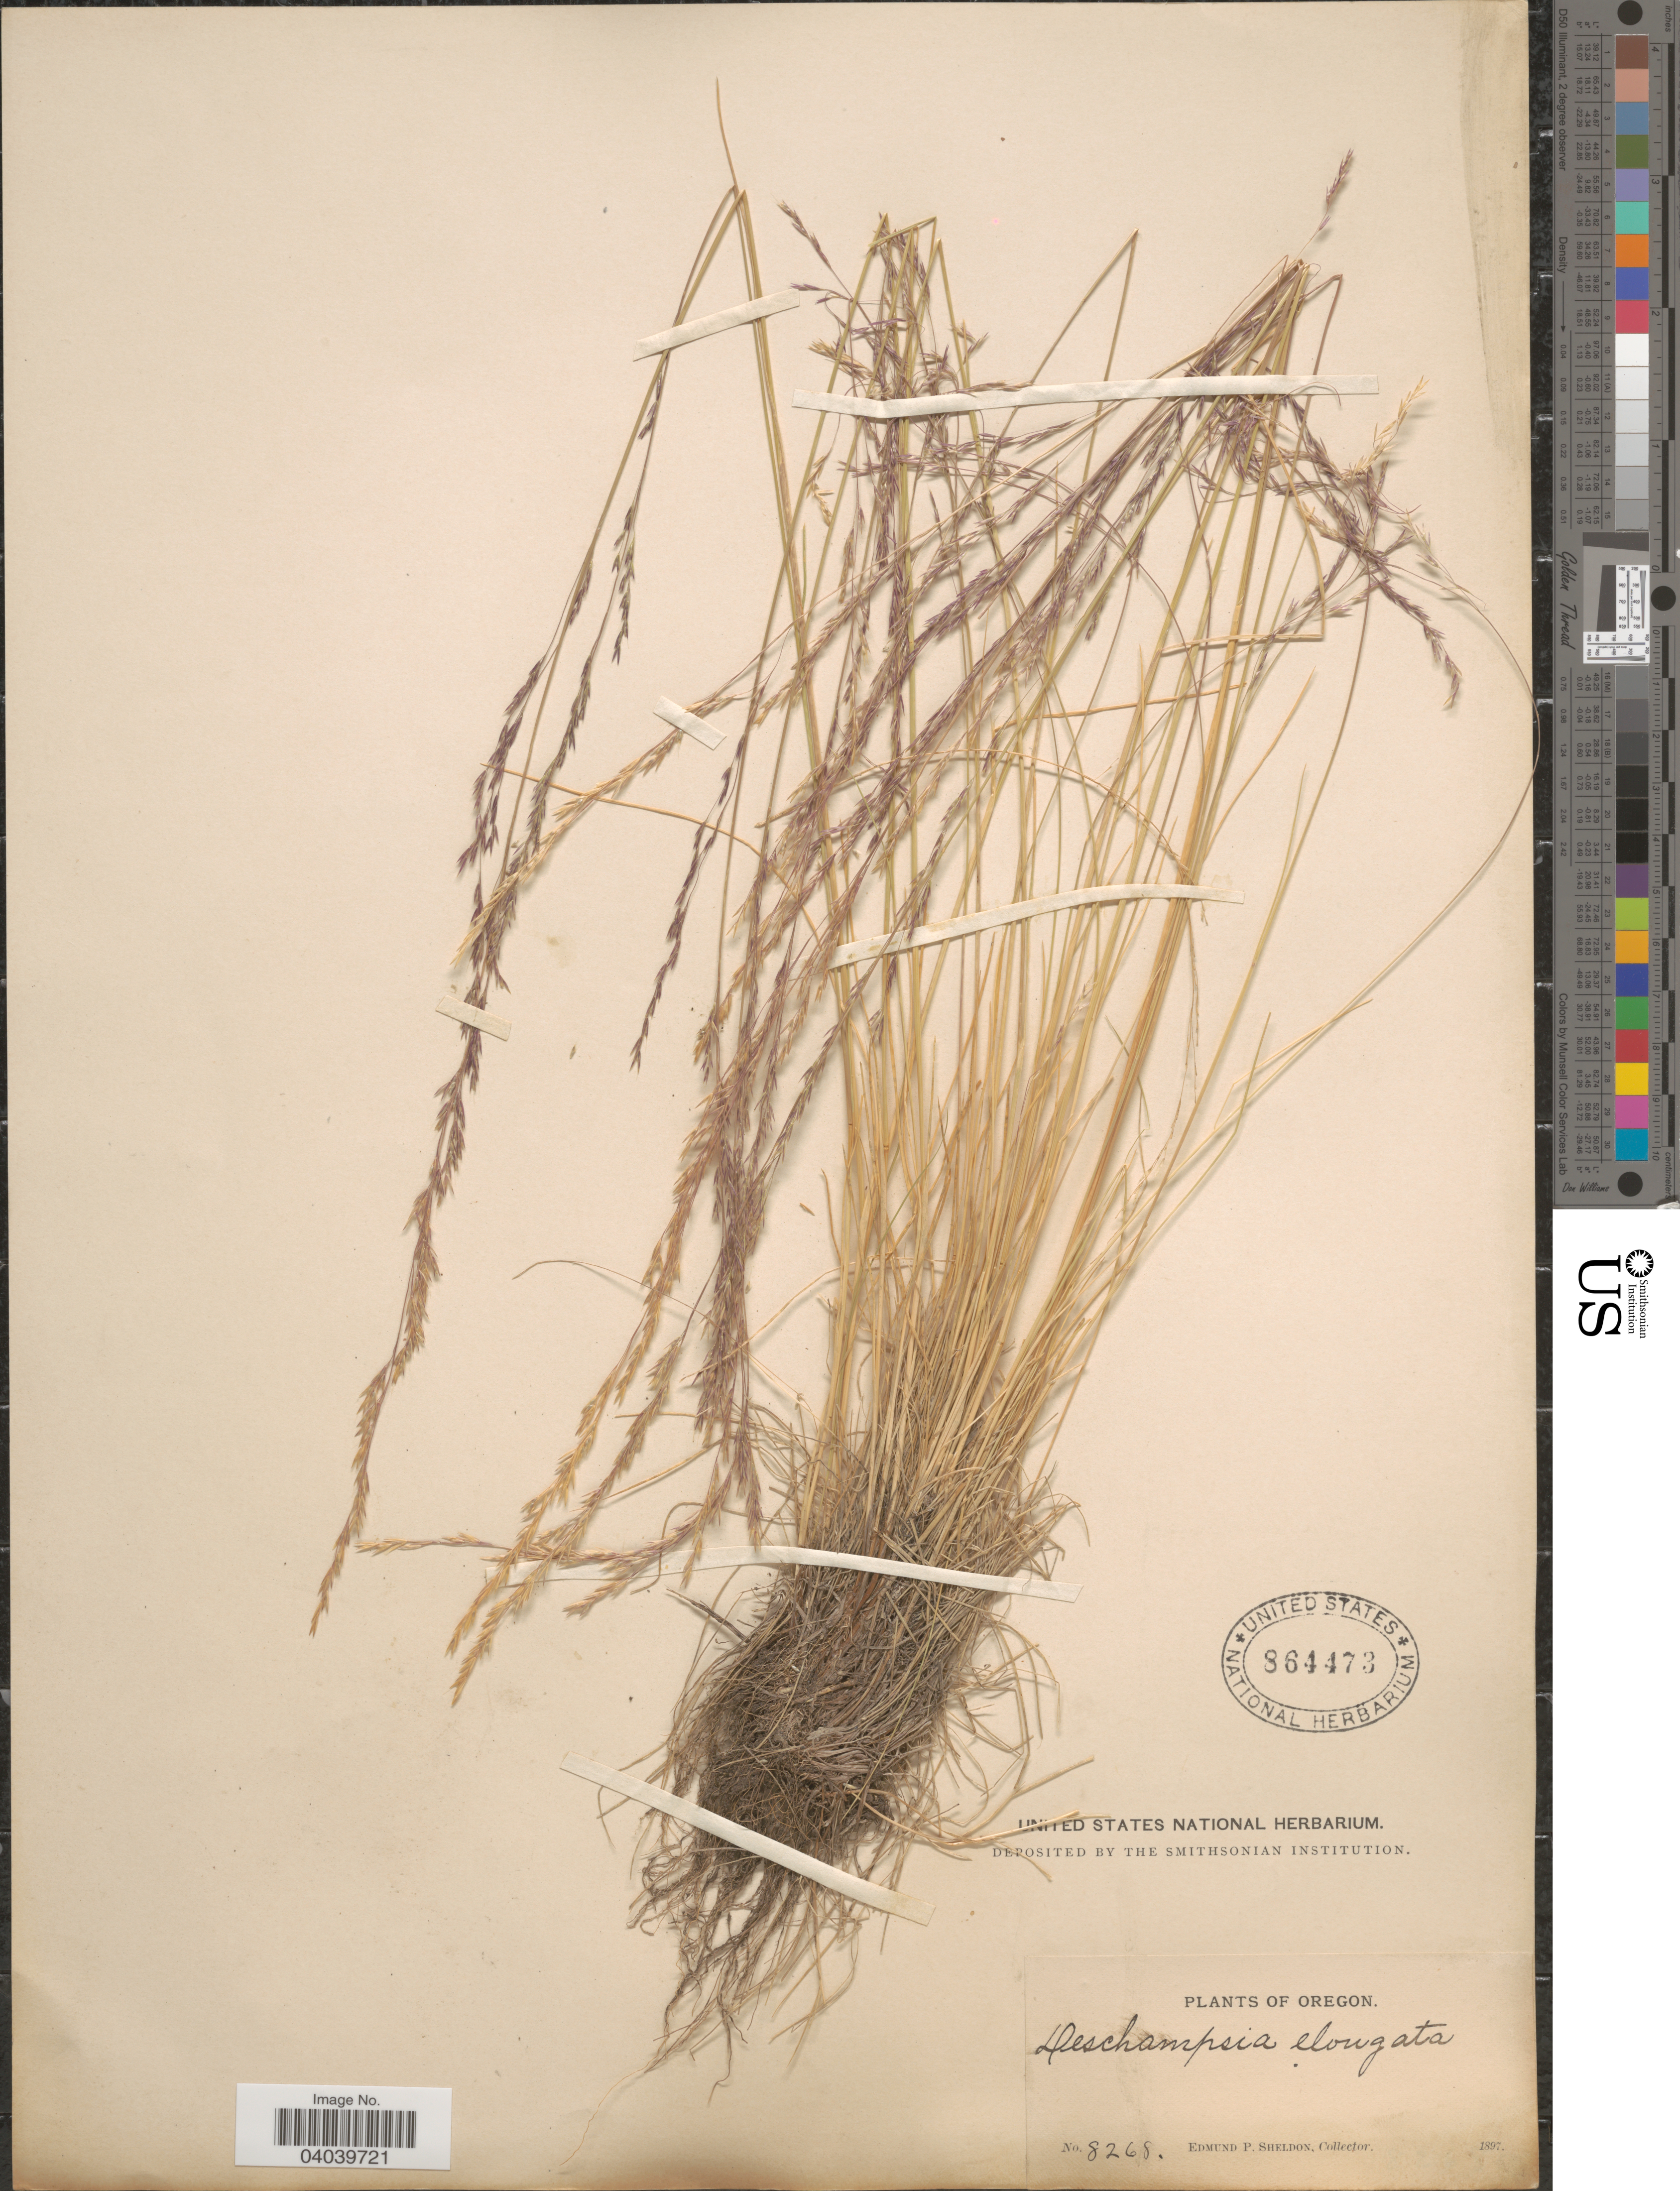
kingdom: Plantae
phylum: Tracheophyta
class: Liliopsida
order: Poales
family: Poaceae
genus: Deschampsia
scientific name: Deschampsia elongata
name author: (Hook.) Munro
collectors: E. P. Sheldon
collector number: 8268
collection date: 1897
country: United States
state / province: Oregon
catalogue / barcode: US 864473